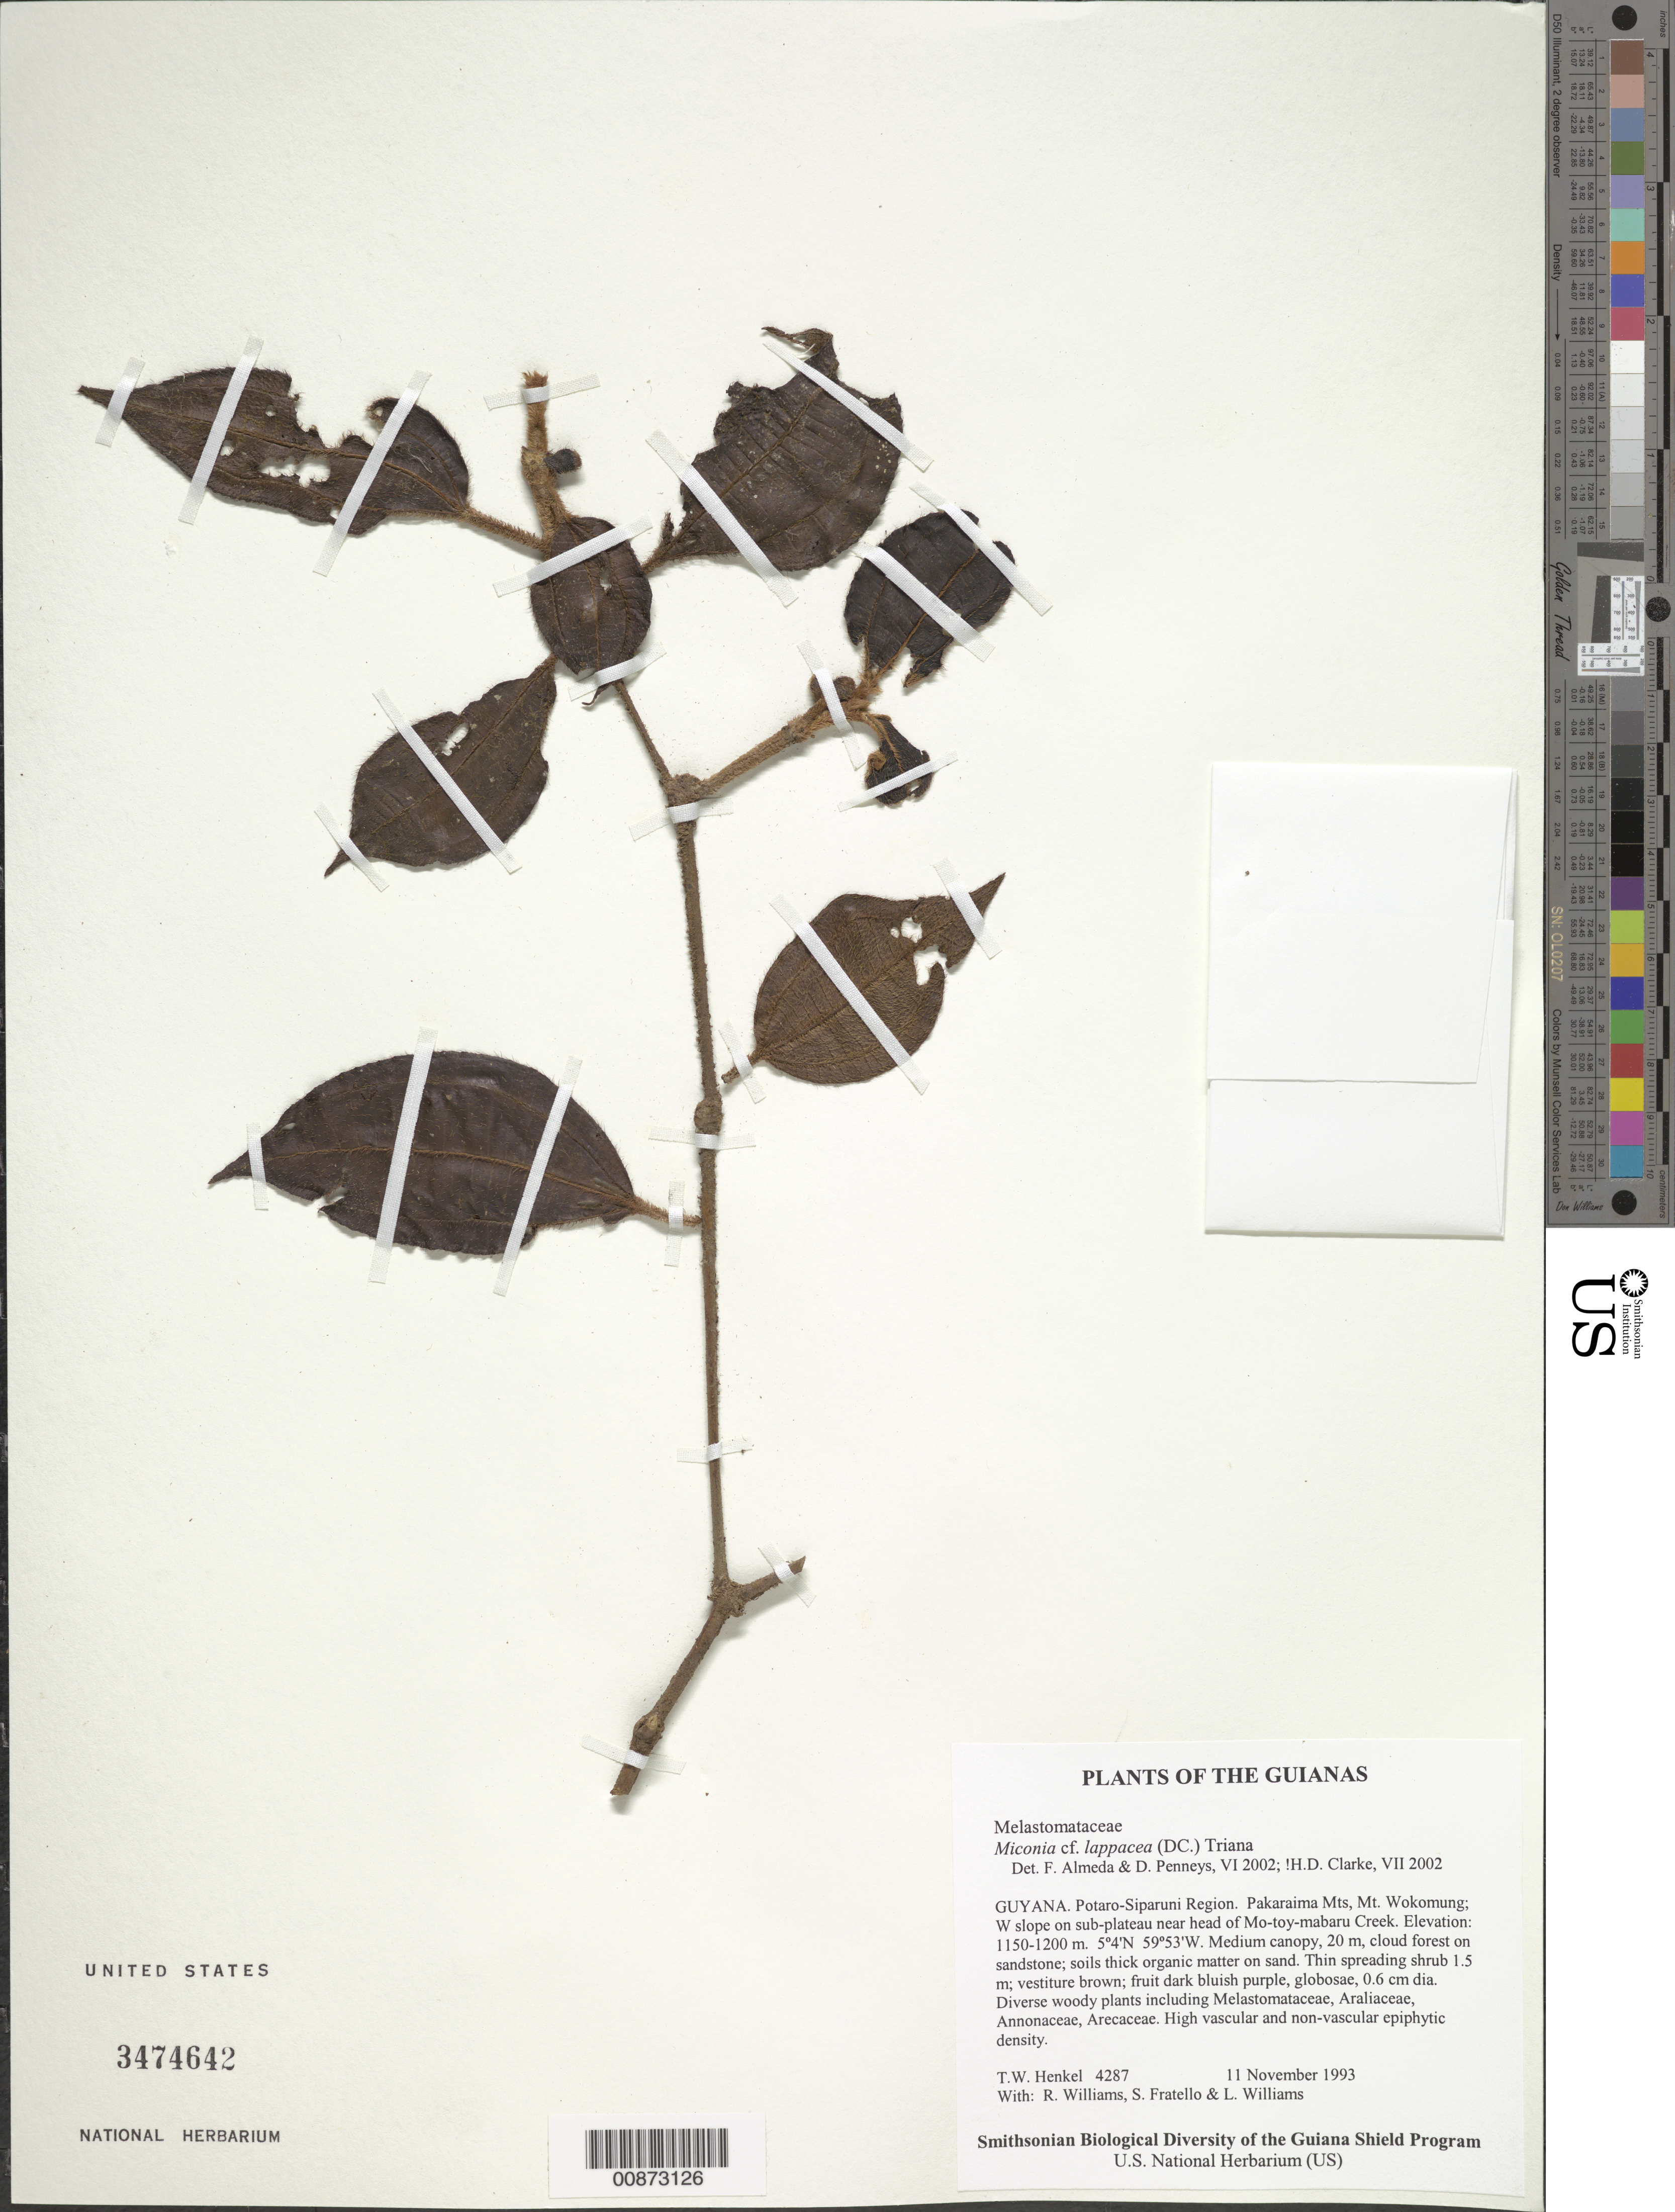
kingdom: Plantae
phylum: Tracheophyta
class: Magnoliopsida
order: Myrtales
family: Melastomataceae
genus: Miconia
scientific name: Miconia lappacea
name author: (DC.) Triana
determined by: Clarke, H. D., University of North Carolina (Asheville)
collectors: T. Henkel, R. Williams, S. Fratello & L. Williams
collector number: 4287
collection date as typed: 11 November 1993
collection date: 1993-11-11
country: Guyana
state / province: Potaro-Siparuni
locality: Pakaraima Mts, Mt. Wokomung; W slope on sub-plateau near head of Mo-toy-mabaru Creek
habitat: Medium canopy, 20 m, cloud forest on sandstone; soils thick organic matter on sand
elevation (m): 1150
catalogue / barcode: US 3474642